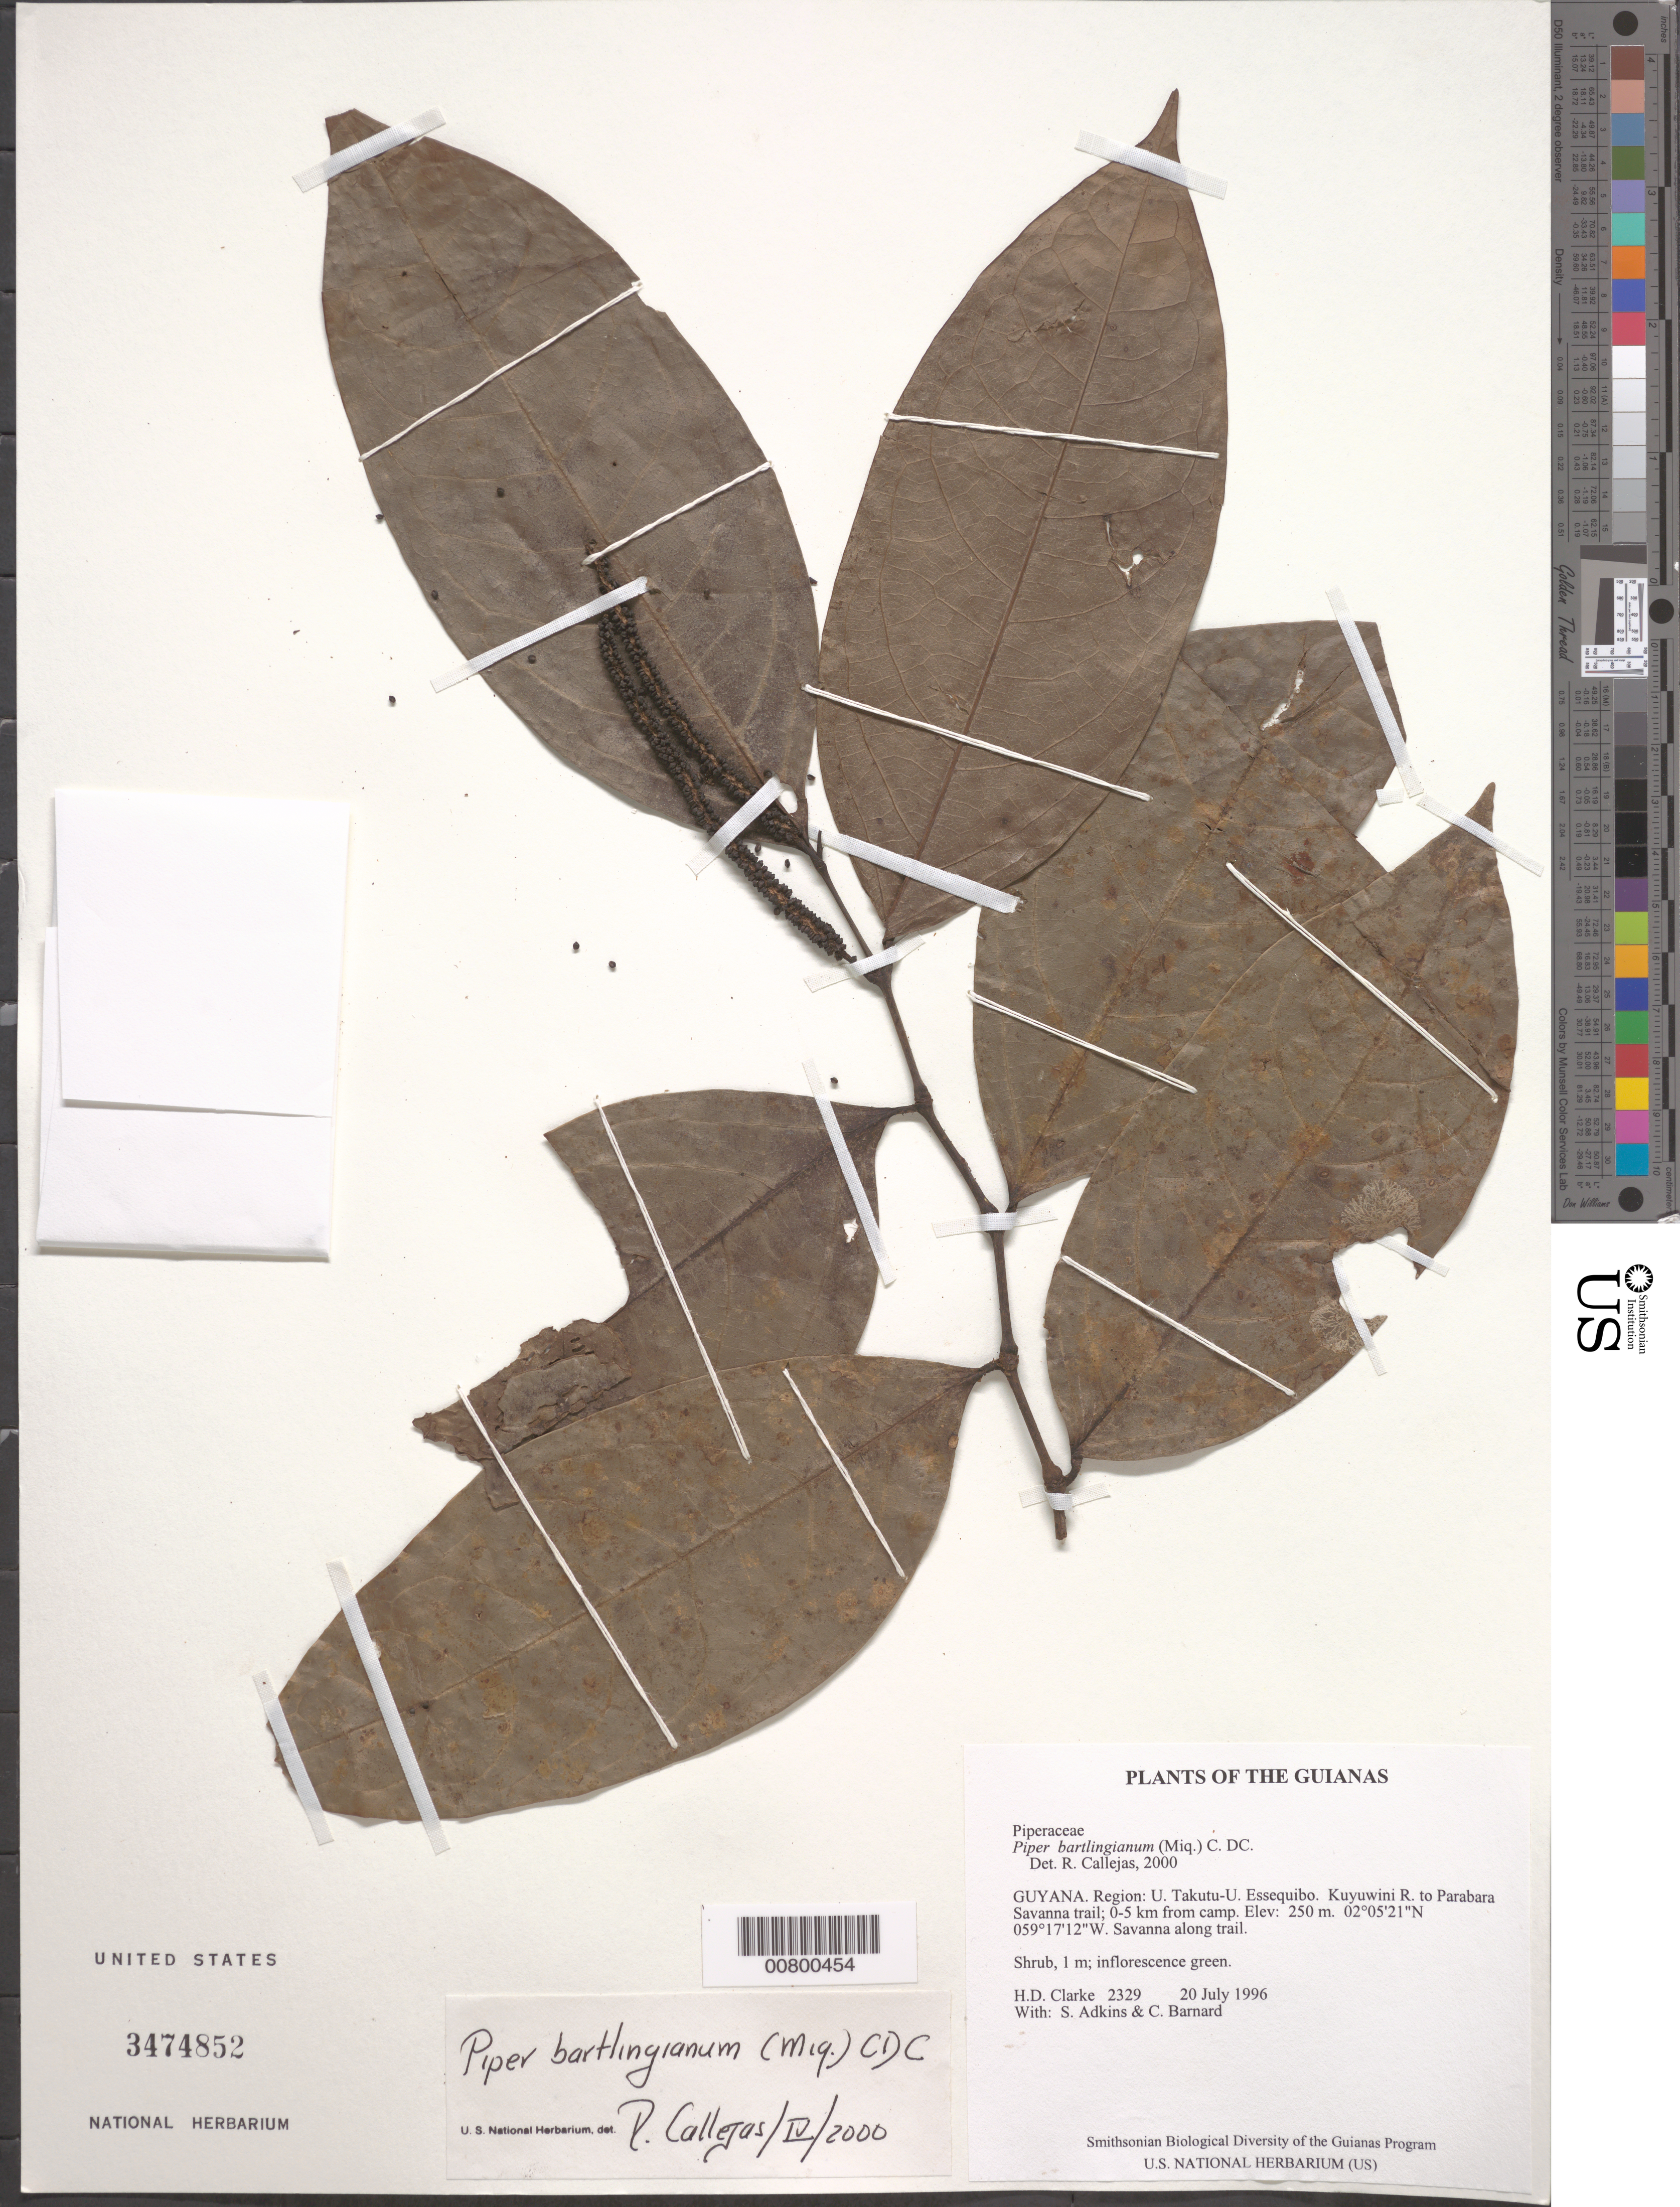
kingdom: Plantae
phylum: Tracheophyta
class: Magnoliopsida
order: Piperales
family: Piperaceae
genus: Piper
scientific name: Piper bartlingianum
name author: (Miq.) C. DC.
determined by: Callejas, Ricardo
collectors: H. D. Clarke, S. Adkins & C. Bernard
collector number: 2329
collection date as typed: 20 July 1996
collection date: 1996-07-20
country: Guyana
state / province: U. Takutu-U. Essequibo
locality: Kuyuwini R. to Parabara Savanna trail; 0-5 km from camp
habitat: Dense forest on white sand, with Euterpe, Phenakospermum & Manilkara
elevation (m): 250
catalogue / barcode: US 3474852